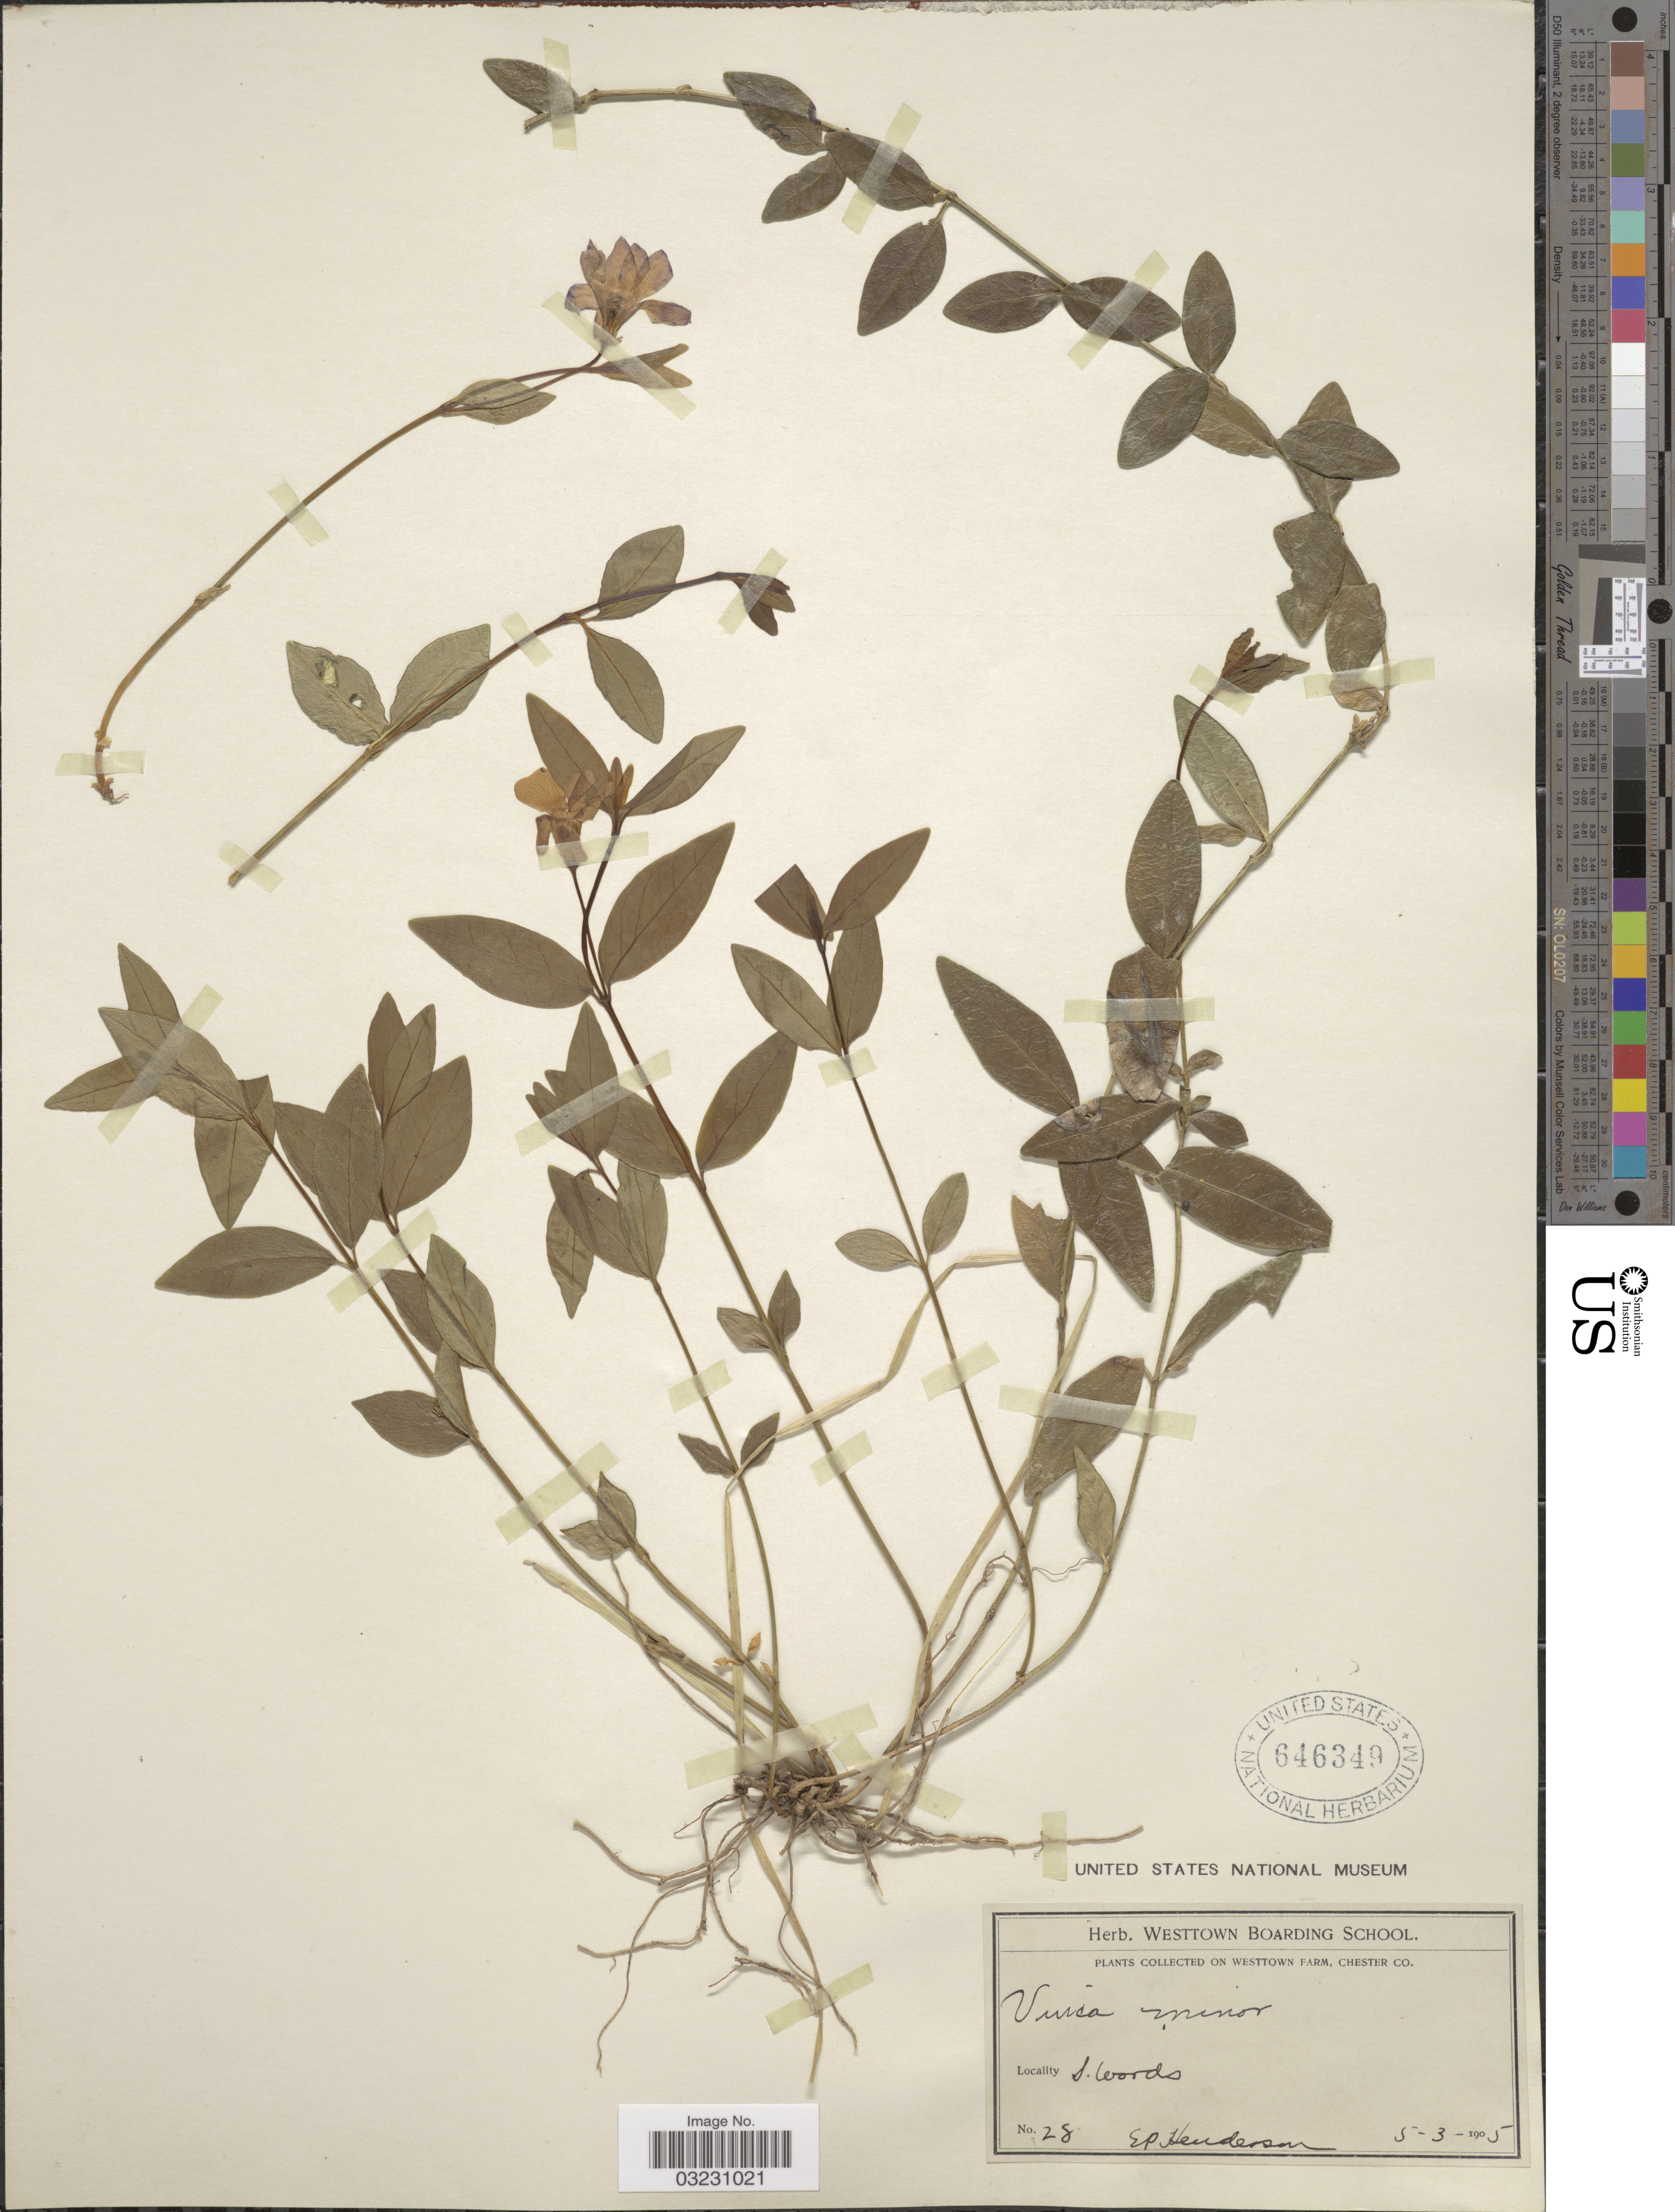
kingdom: Plantae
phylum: Tracheophyta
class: Magnoliopsida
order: Gentianales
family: Apocynaceae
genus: Vinca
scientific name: Vinca minor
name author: L.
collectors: E. Henderson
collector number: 28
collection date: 1905-05-03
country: United States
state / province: Pennsylvania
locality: On Westtown Farm, Chester Co. S. Woods.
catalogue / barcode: US 646349